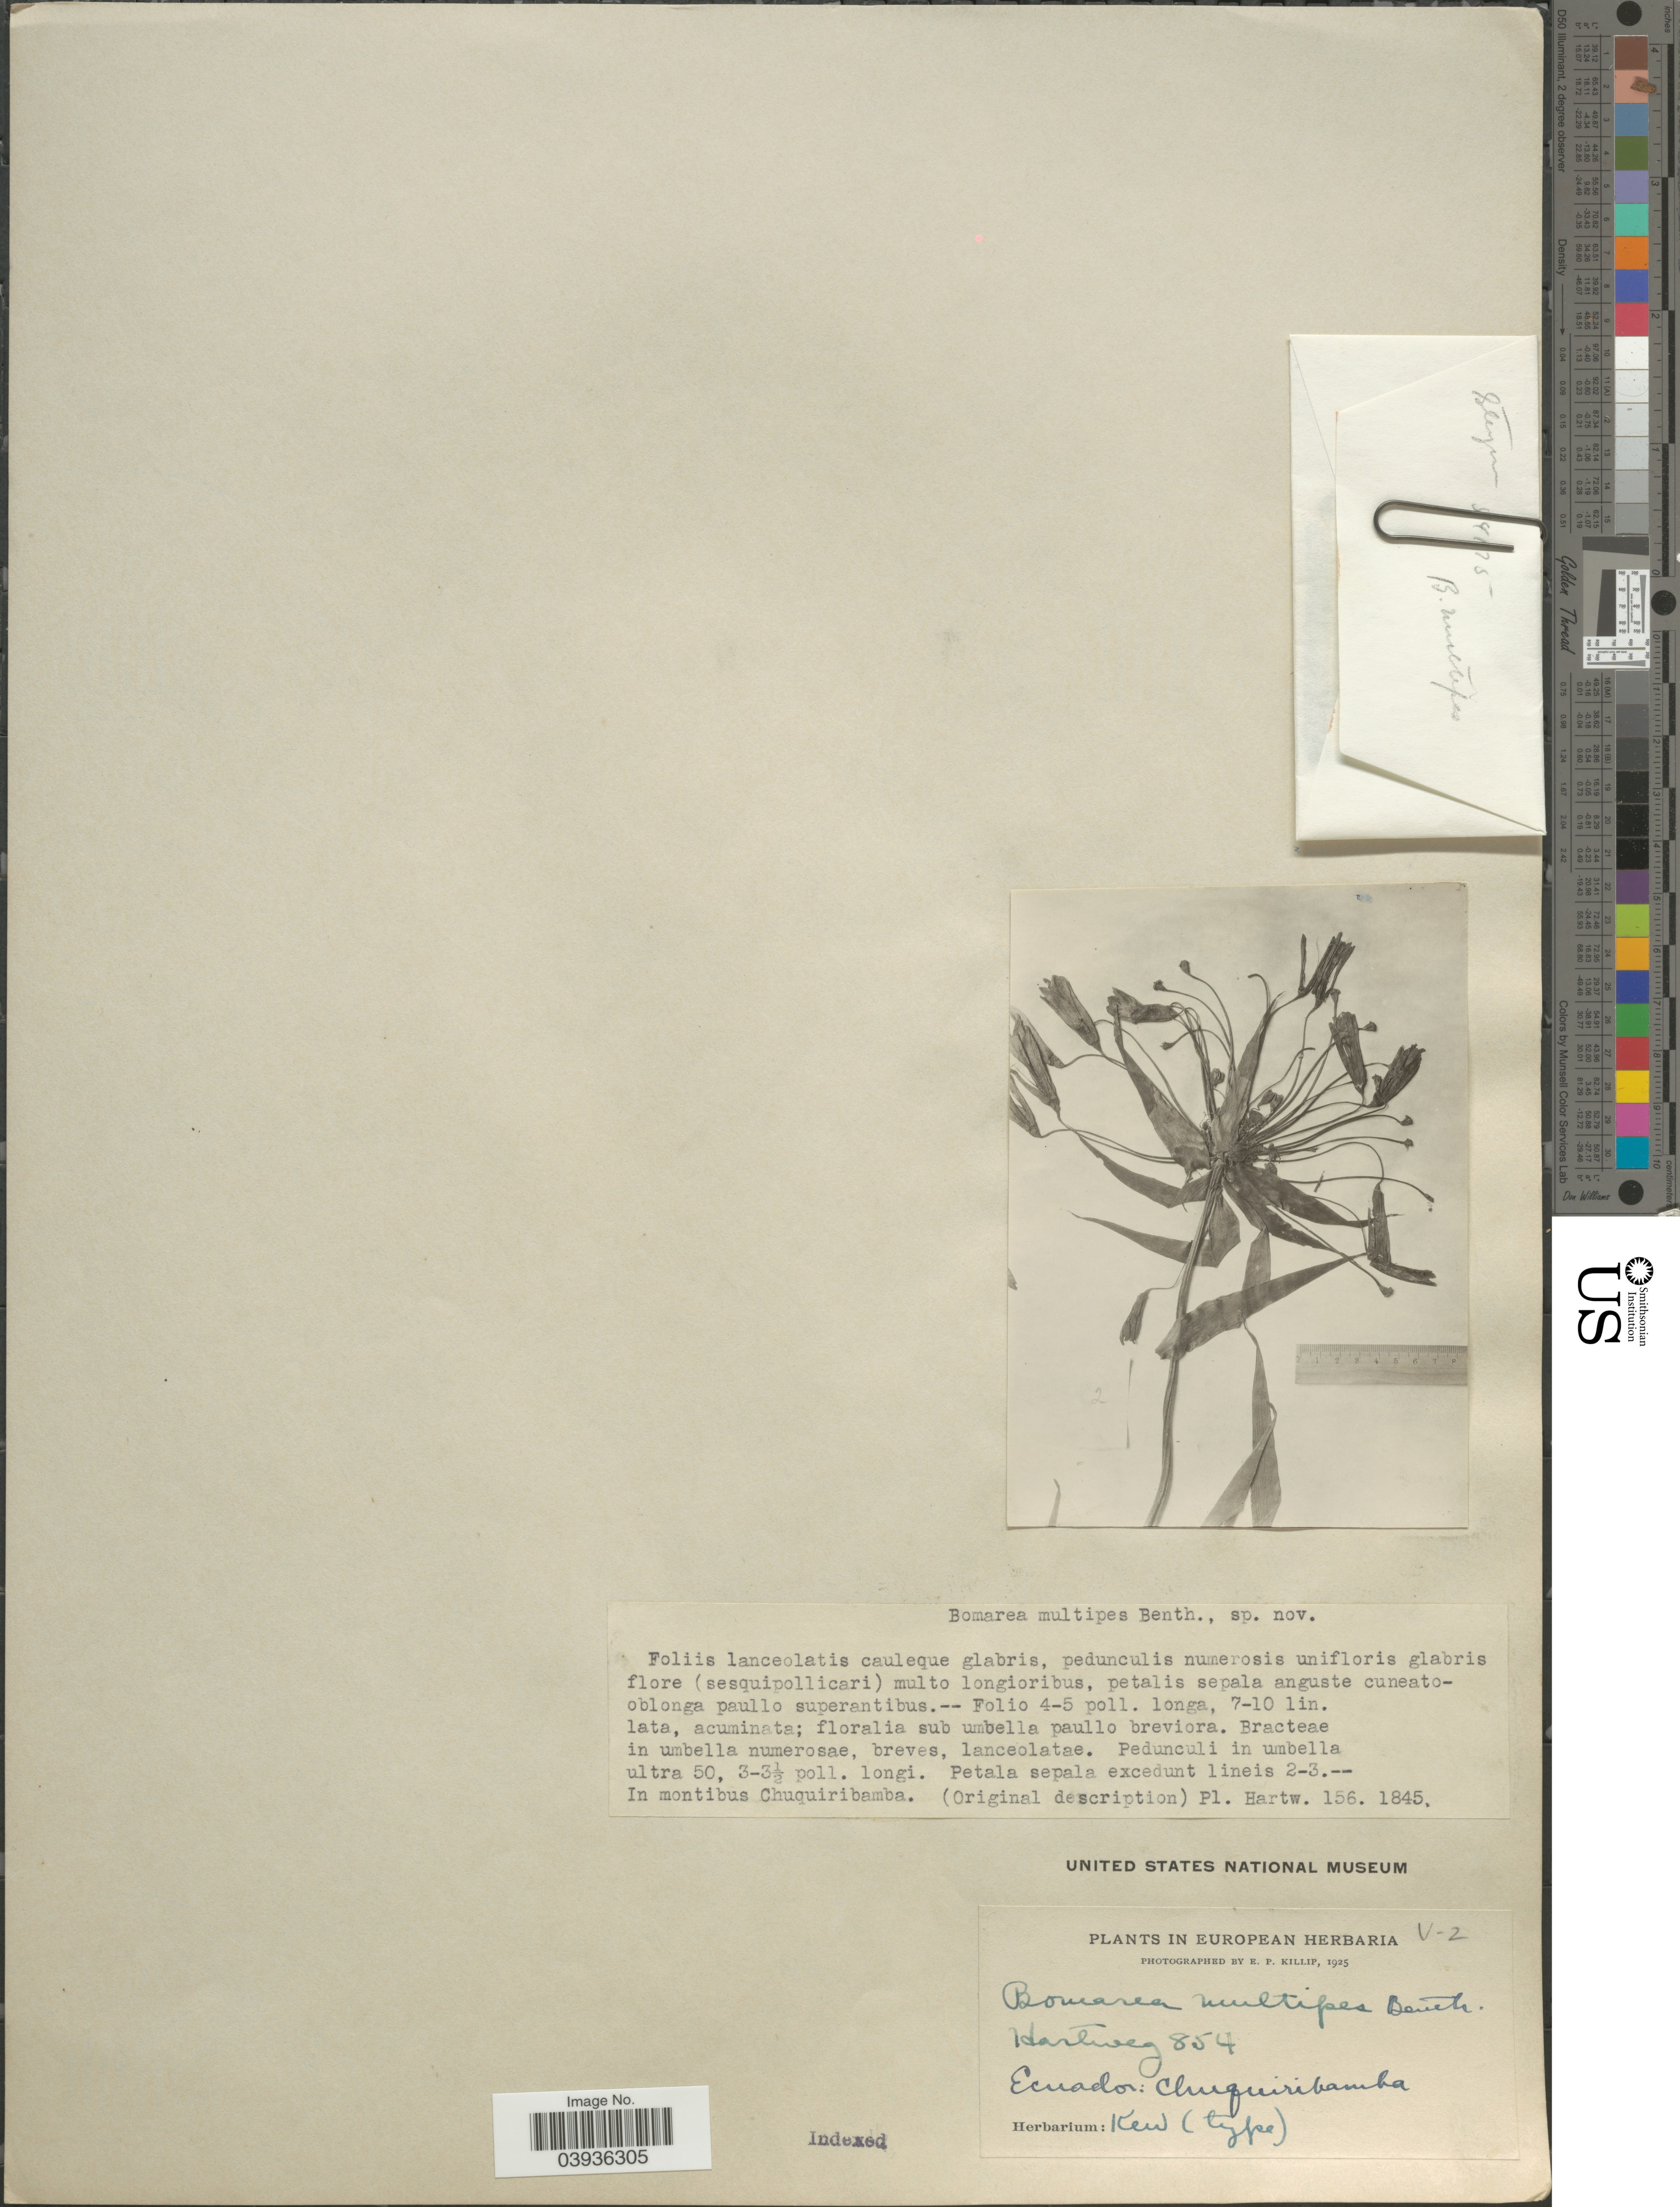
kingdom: Plantae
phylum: Tracheophyta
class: Liliopsida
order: Liliales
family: Alstroemeriaceae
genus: Bomarea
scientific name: Bomarea multipes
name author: Benth.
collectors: Hartweg, --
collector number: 854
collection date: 1925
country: Ecuador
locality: European Herbaria [unsure placement] Chuquiribamba.